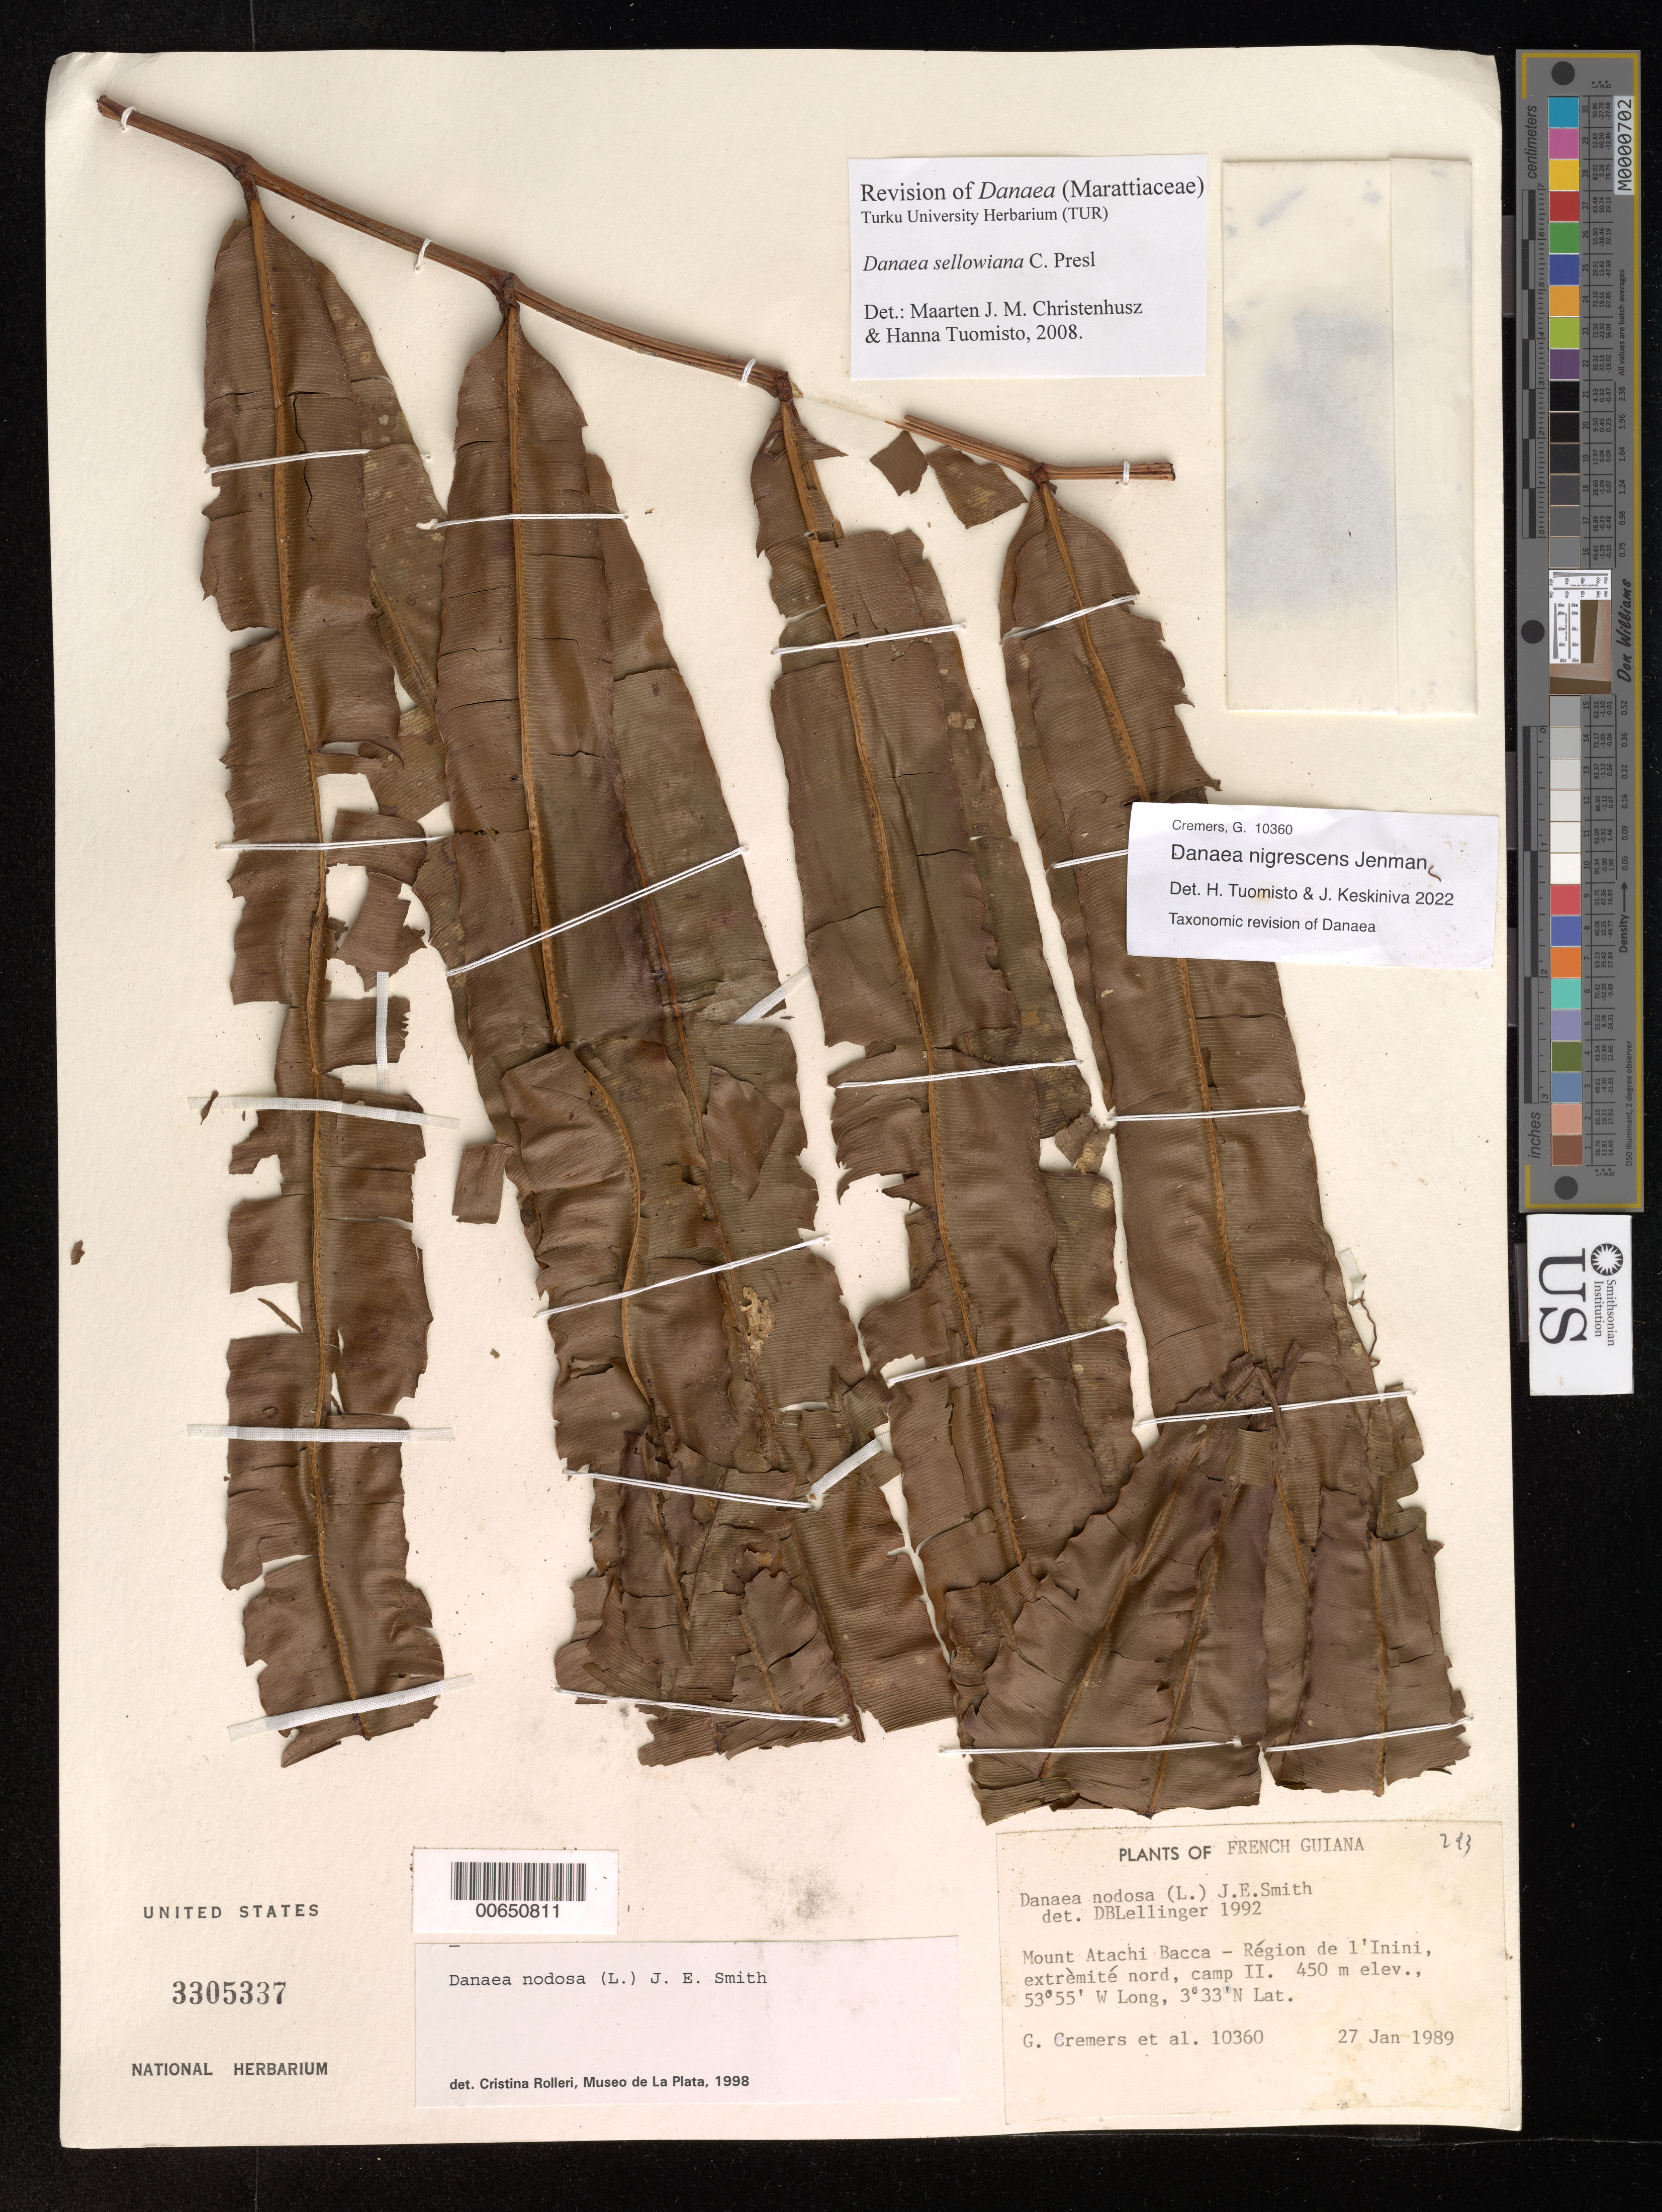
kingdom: Plantae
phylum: Tracheophyta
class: Polypodiopsida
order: Marattiales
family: Marattiaceae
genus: Danaea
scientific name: Danaea nigrescens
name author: Jenman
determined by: Tuomisto, H.; Keskiniva, Janina S.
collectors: G. Cremers et al.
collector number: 10360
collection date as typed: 27-Jan-89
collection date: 1989-01-27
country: French Guiana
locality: Mont Atachi Bacca, région de l'Inini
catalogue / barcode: US 3305337